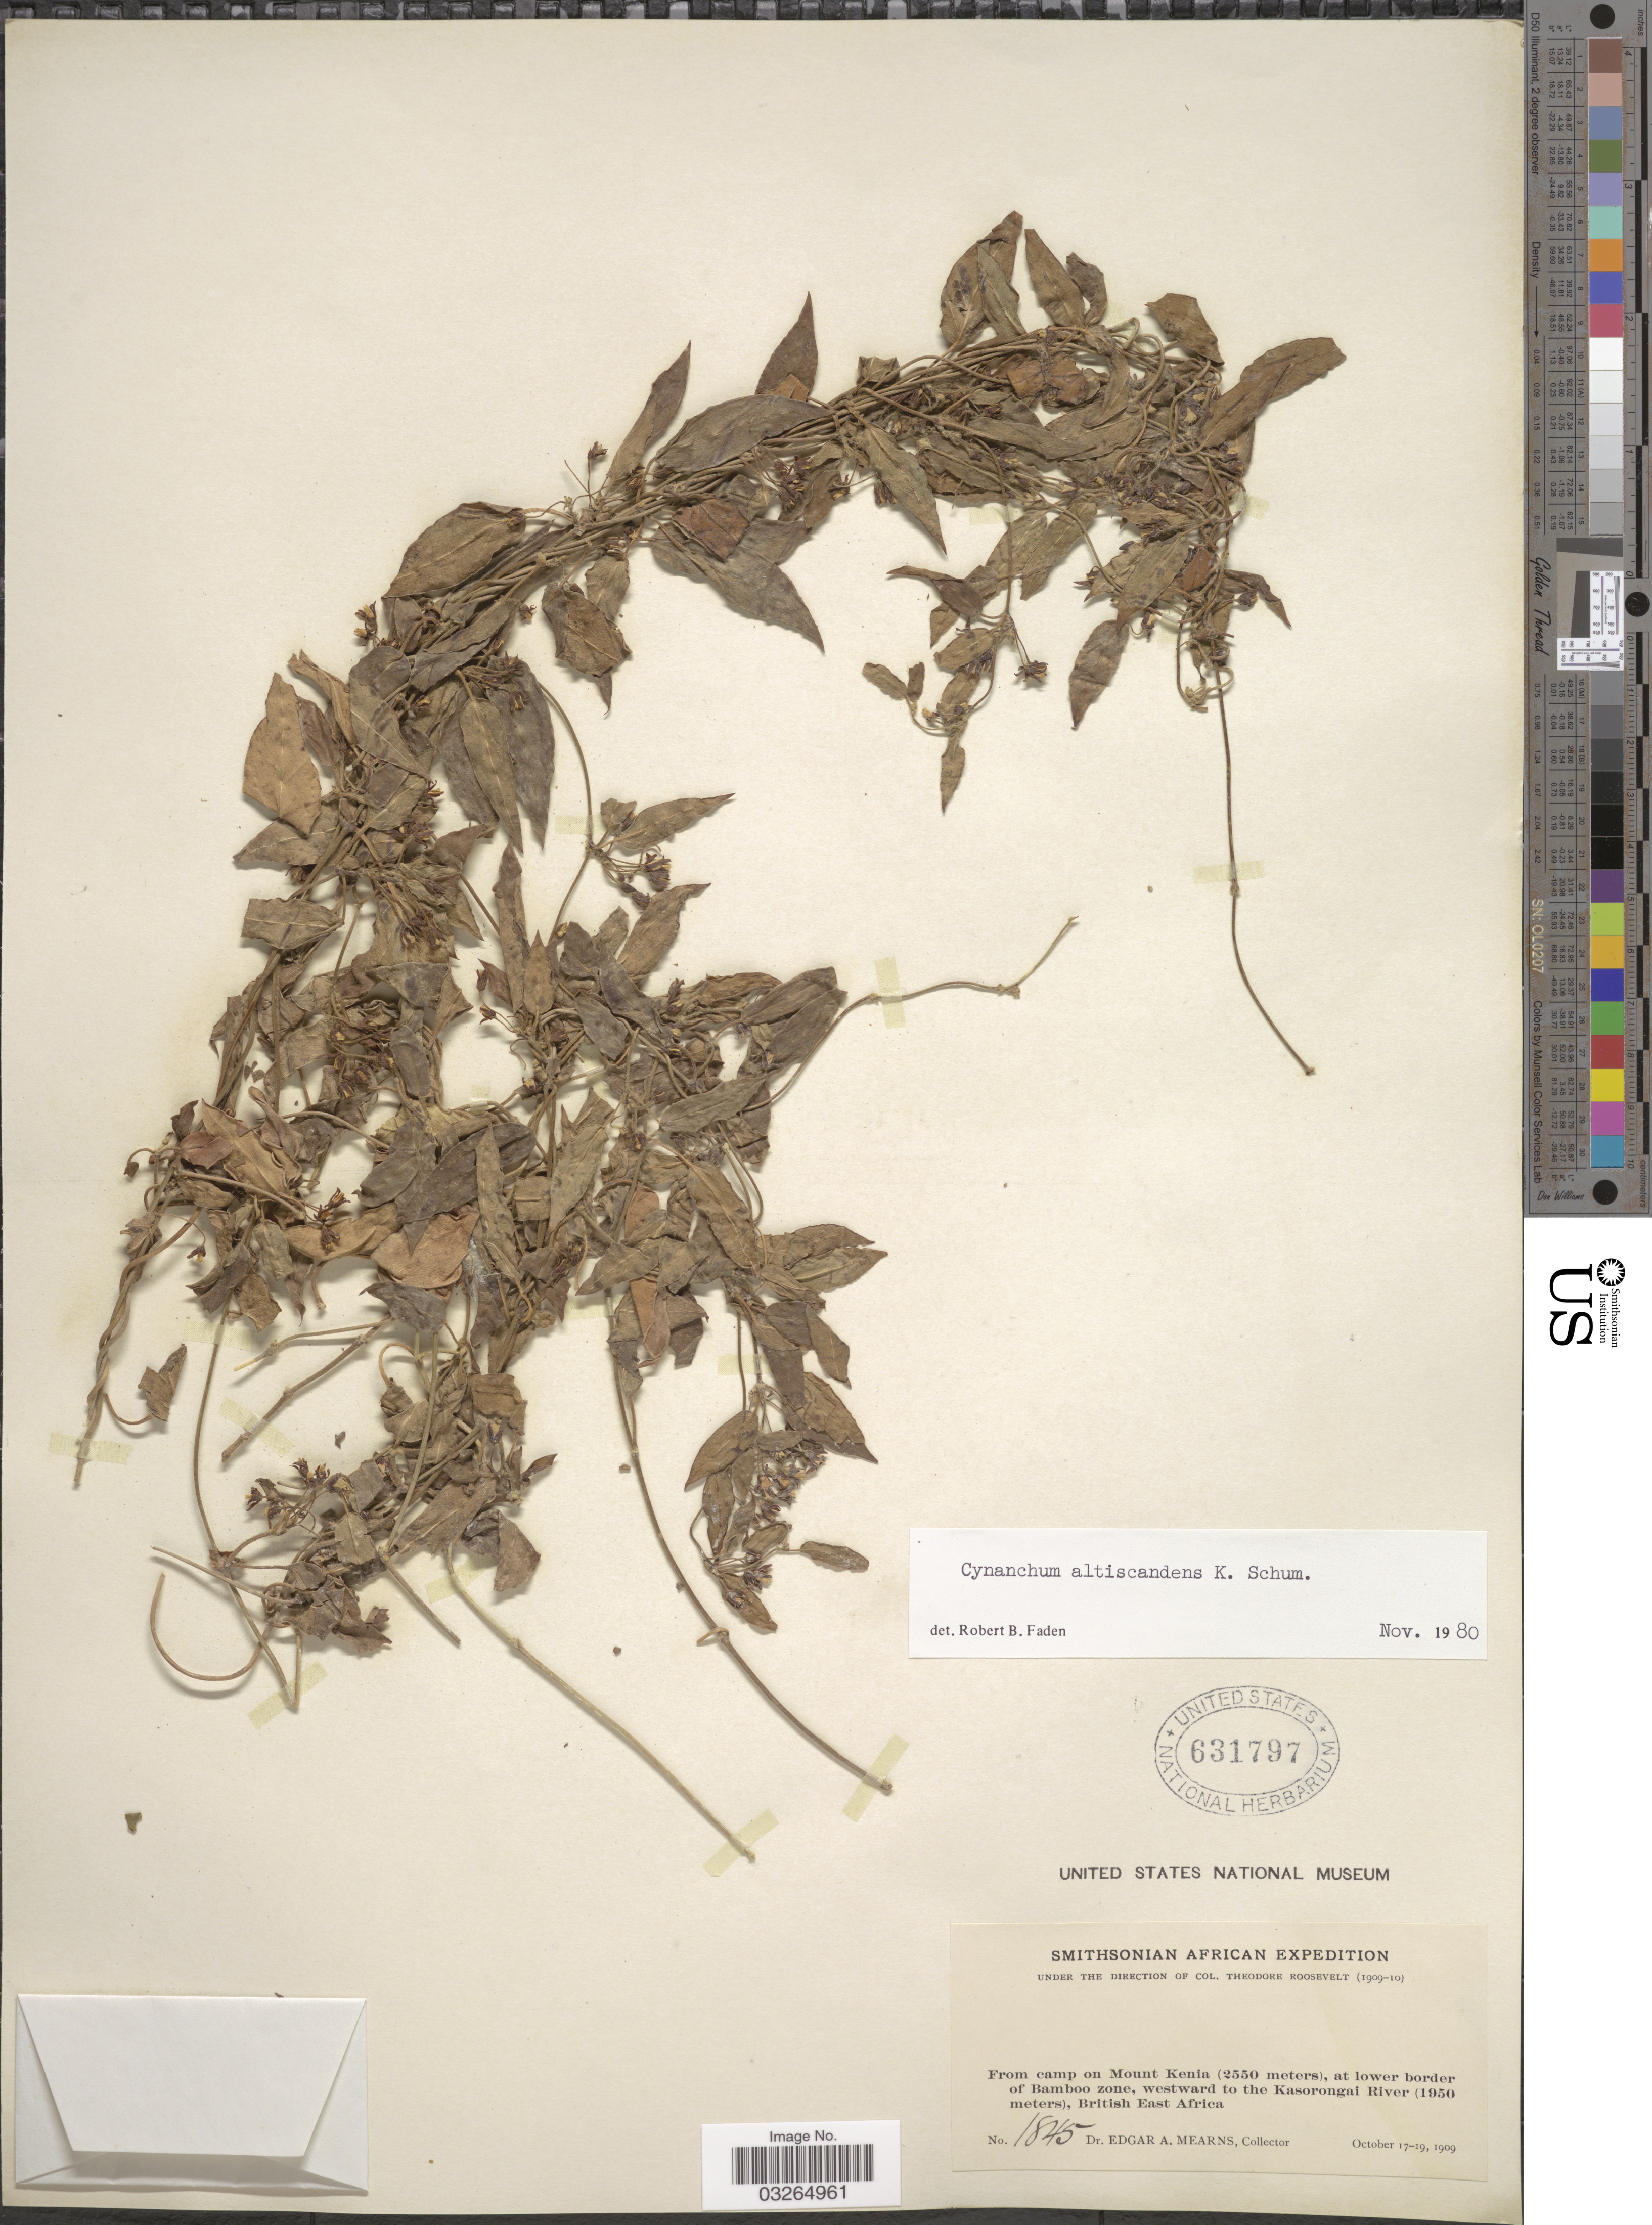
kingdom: Plantae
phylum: Tracheophyta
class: Magnoliopsida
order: Gentianales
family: Apocynaceae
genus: Cynanchum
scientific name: Cynanchum africanum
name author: Hoffmanns.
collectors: E. A. Mearns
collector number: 1845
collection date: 1909-10-17/1909-10-19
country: Kenya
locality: From camp on Mount Kenia, at lower border of Bamboo zone, westward to the Kasorongai River, British East Africa.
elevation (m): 1950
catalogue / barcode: US 631797